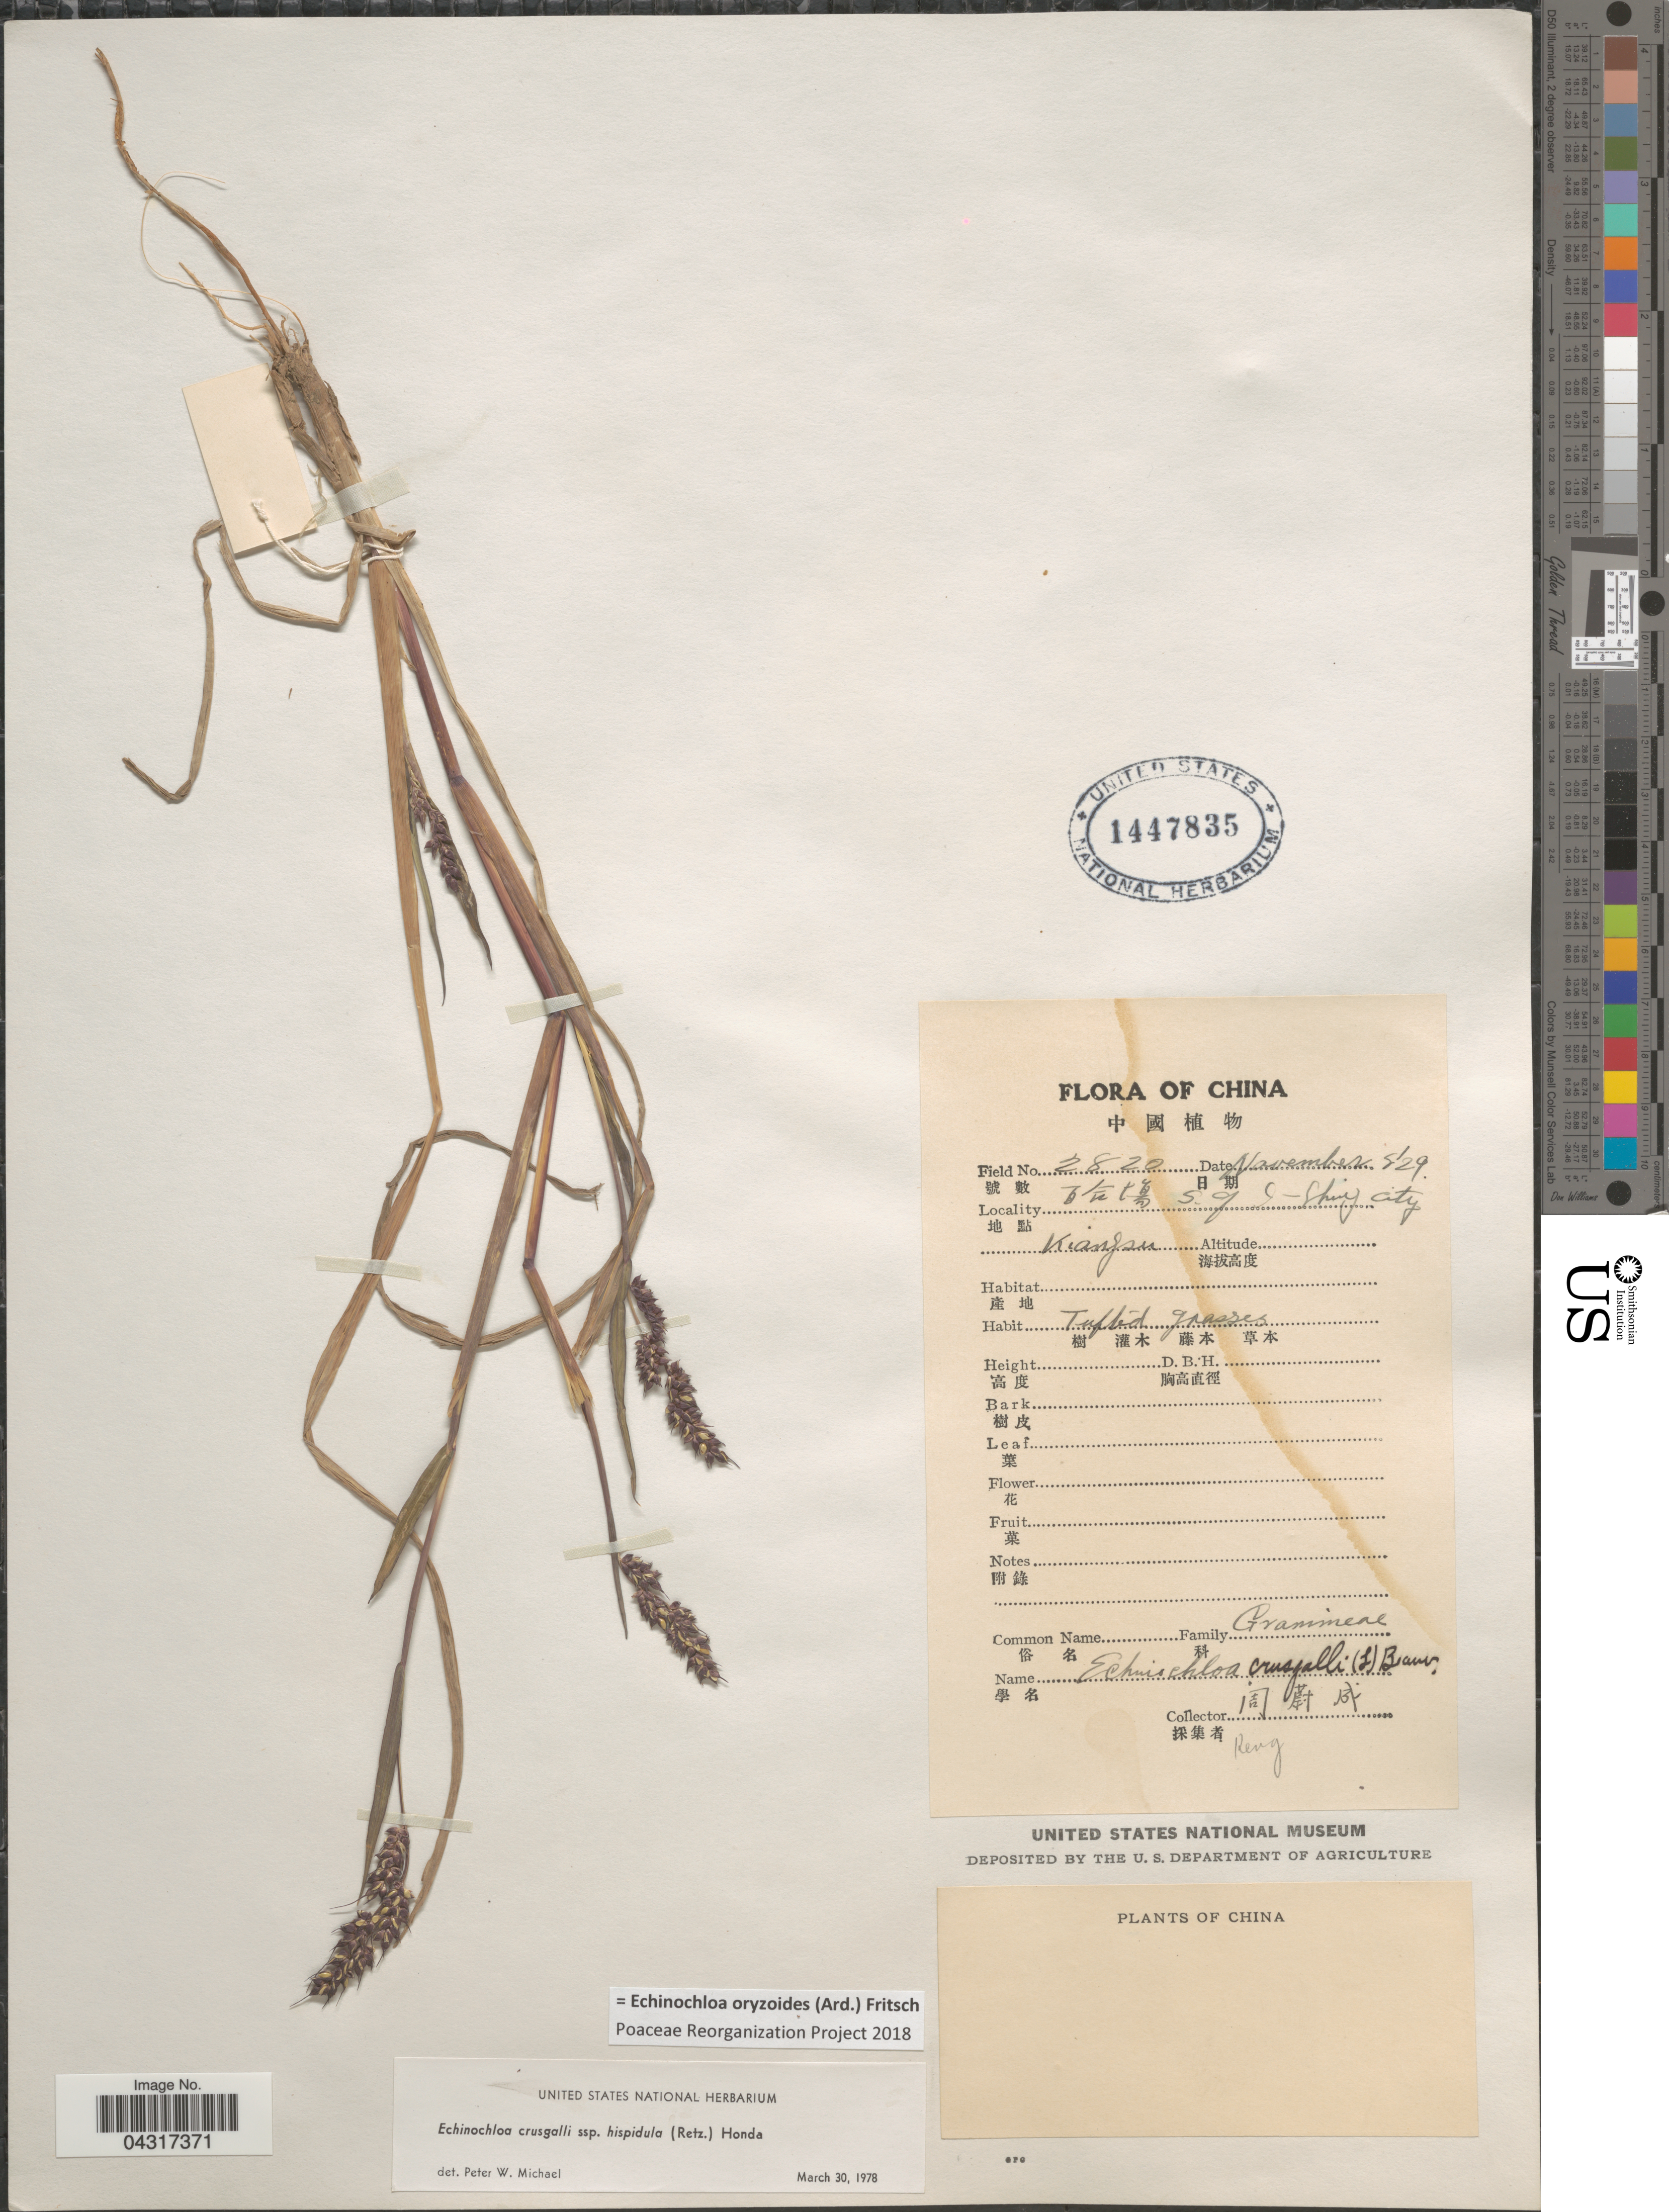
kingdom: Plantae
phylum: Tracheophyta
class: Liliopsida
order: Poales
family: Poaceae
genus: Echinochloa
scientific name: Echinochloa oryzoides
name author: (Ard.) Fritsch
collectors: -- Keng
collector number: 2820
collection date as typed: Transcribed d/m/y: 8/11/29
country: China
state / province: Jiangsu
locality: X S.J. S-Shing city, Kiangsu.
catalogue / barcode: US 1447835